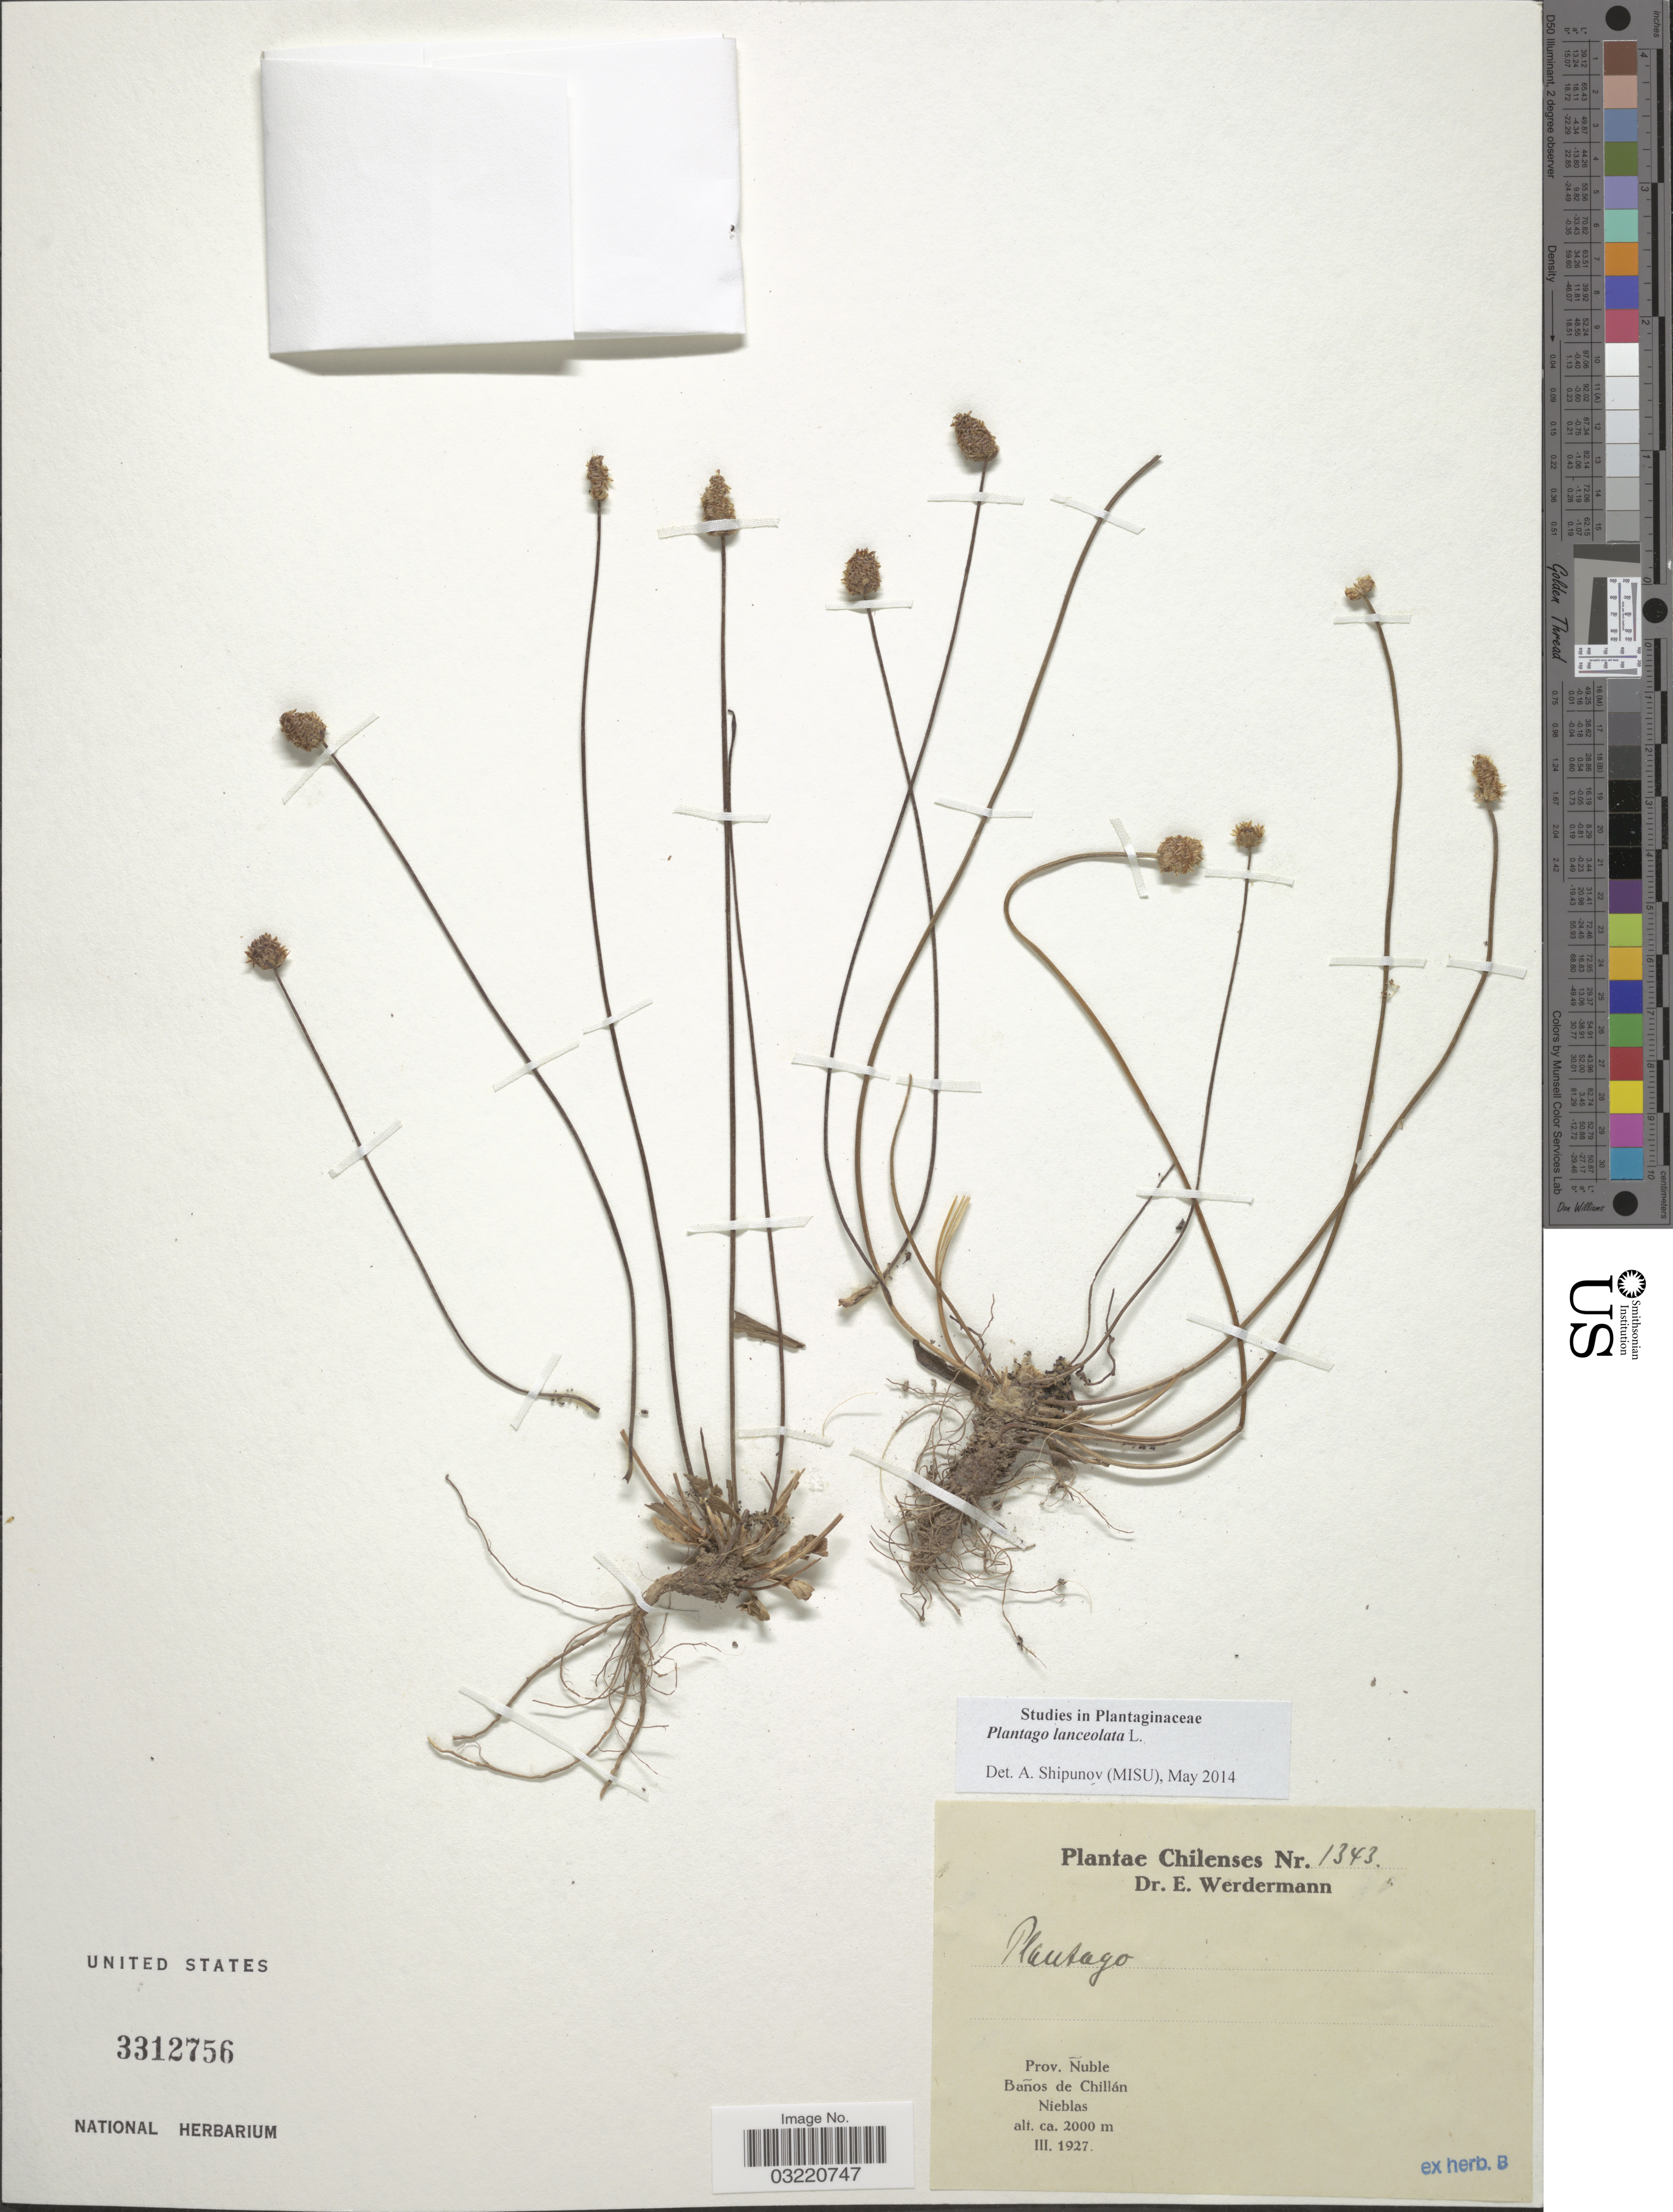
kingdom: Plantae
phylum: Tracheophyta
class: Magnoliopsida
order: Lamiales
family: Plantaginaceae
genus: Plantago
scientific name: Plantago lanceolata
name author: L.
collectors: E. Werdermann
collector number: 1343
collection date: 1927-03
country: Chile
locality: Prov. Ñuble. Banños de Chillán Nieblas.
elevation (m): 2000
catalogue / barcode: US 3312756